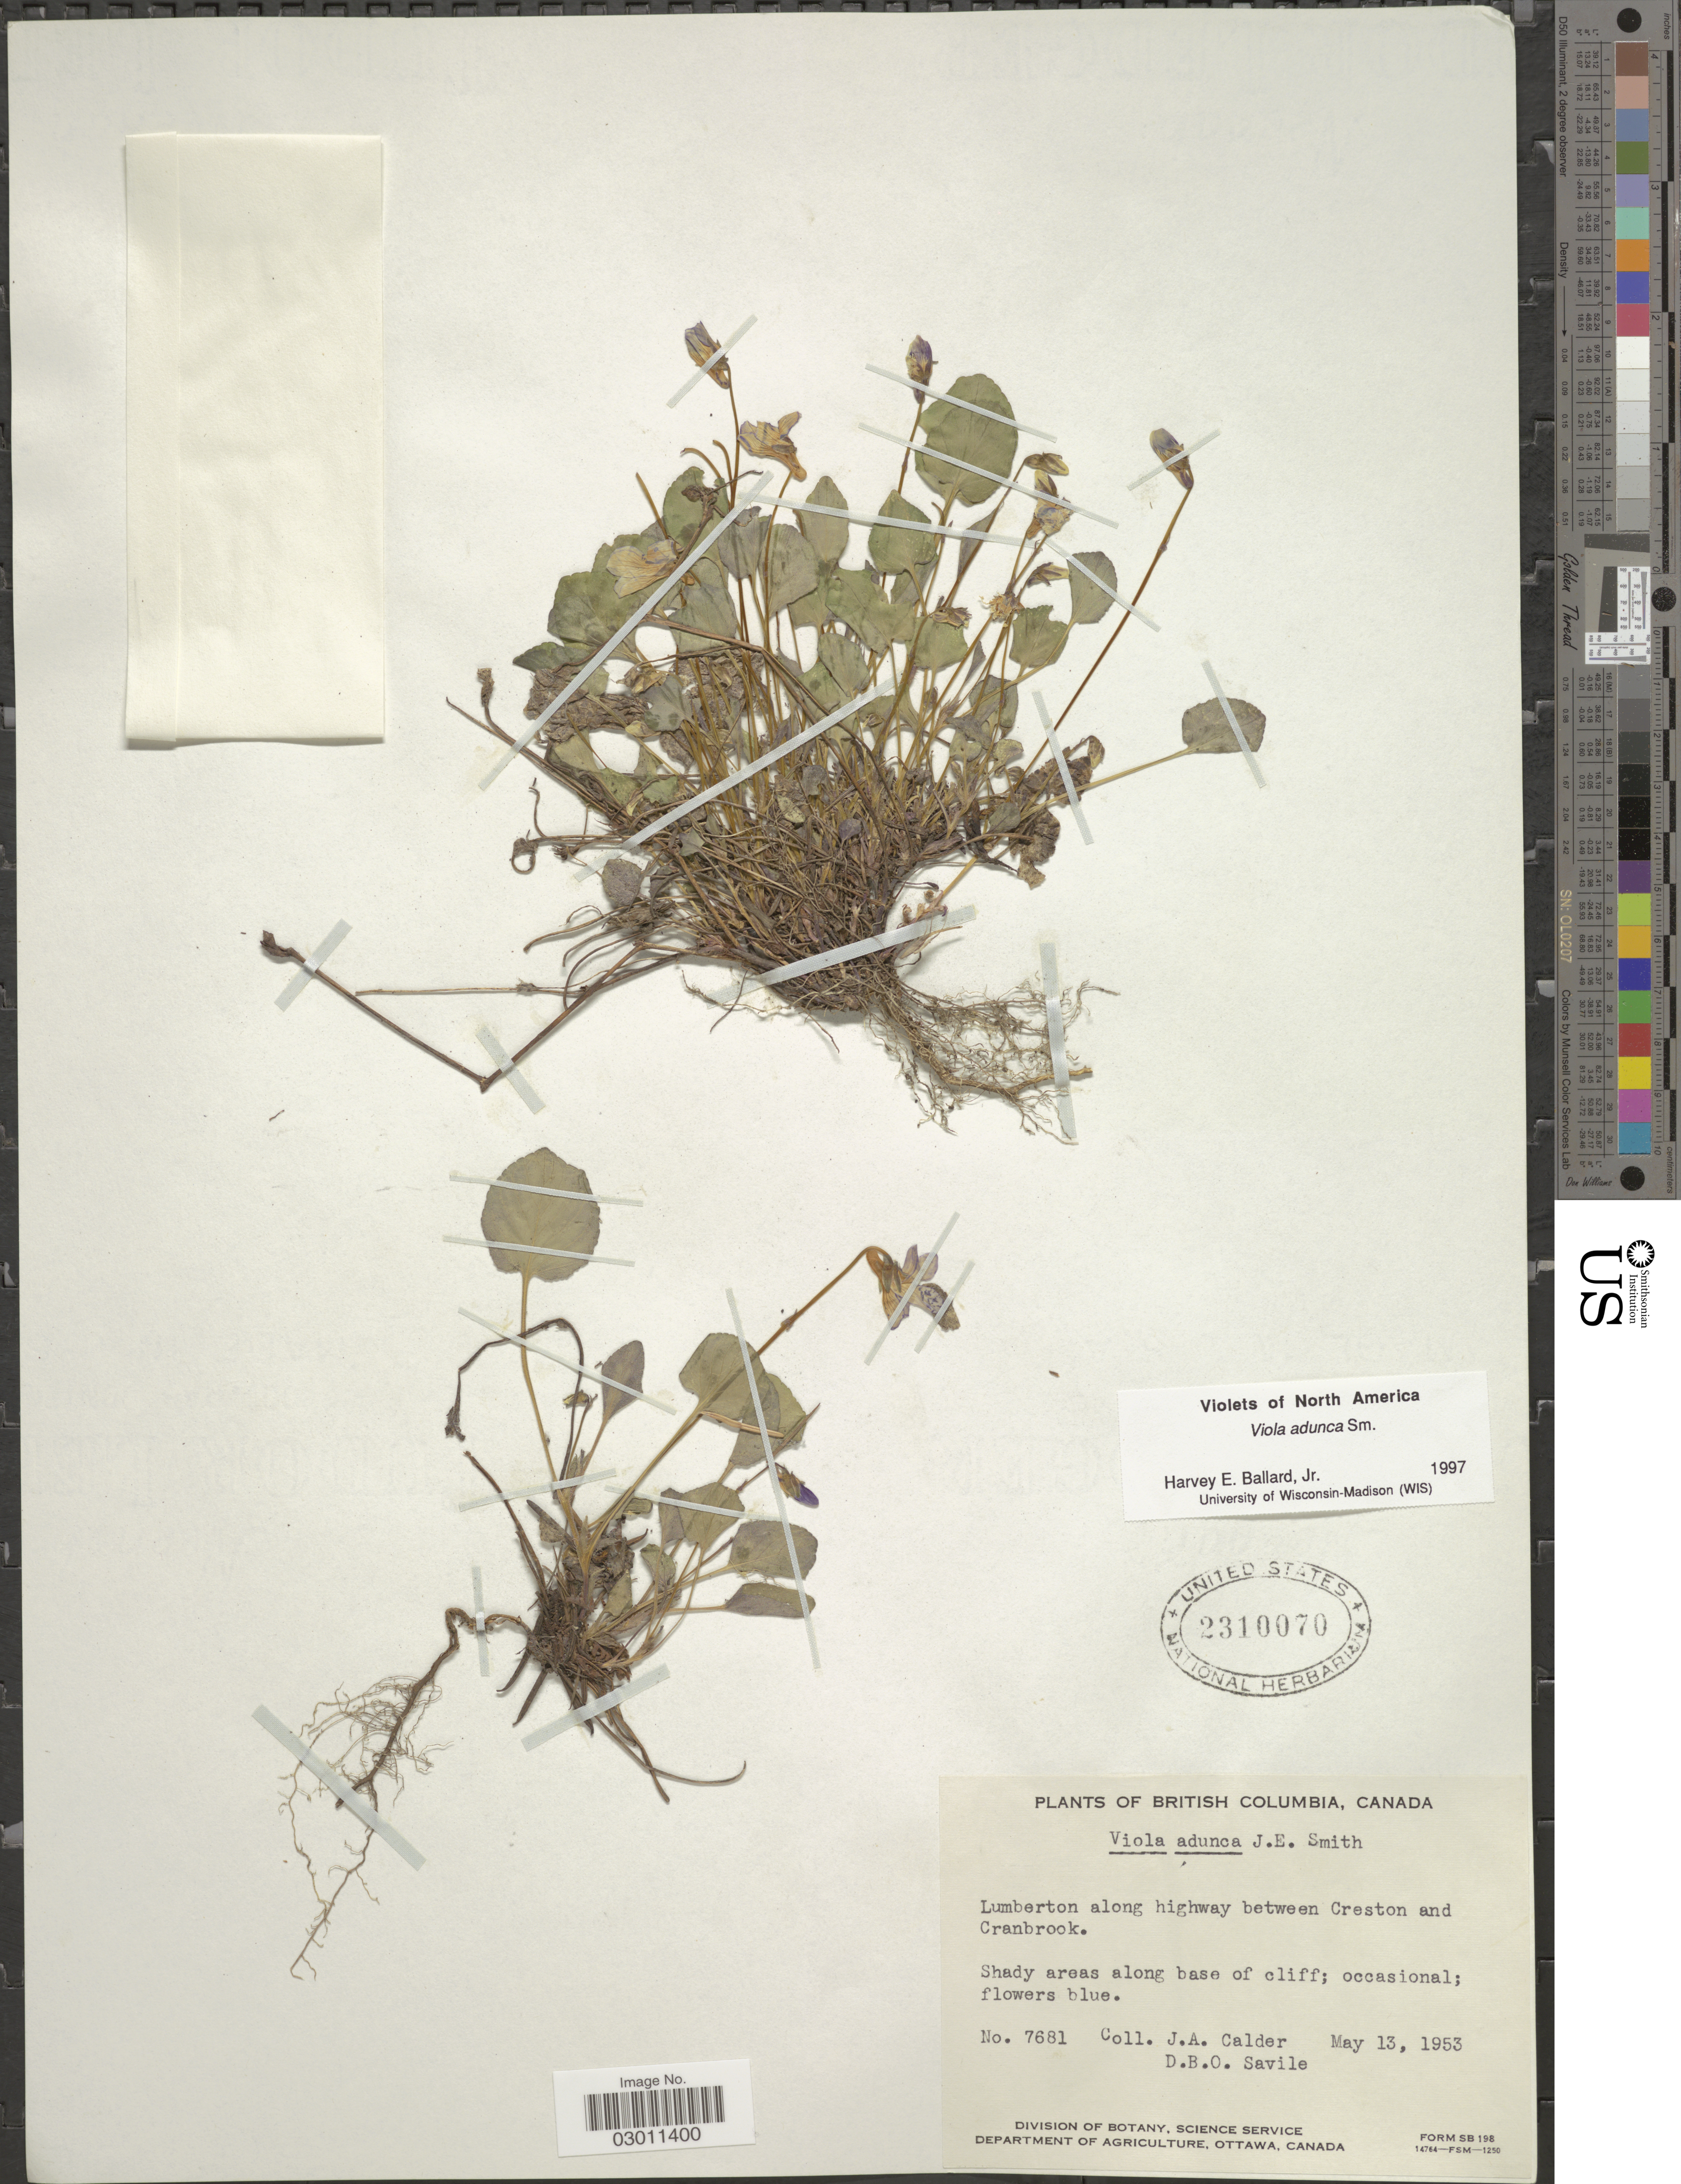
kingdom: Plantae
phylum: Tracheophyta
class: Magnoliopsida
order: Malpighiales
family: Violaceae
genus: Viola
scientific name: Viola adunca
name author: Sm.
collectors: J. A. Calder & D. Savile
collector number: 7681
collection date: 1953-05-13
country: Canada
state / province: British Columbia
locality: Lumberton along highway between Creston and Cranbook.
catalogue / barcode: US 2310070